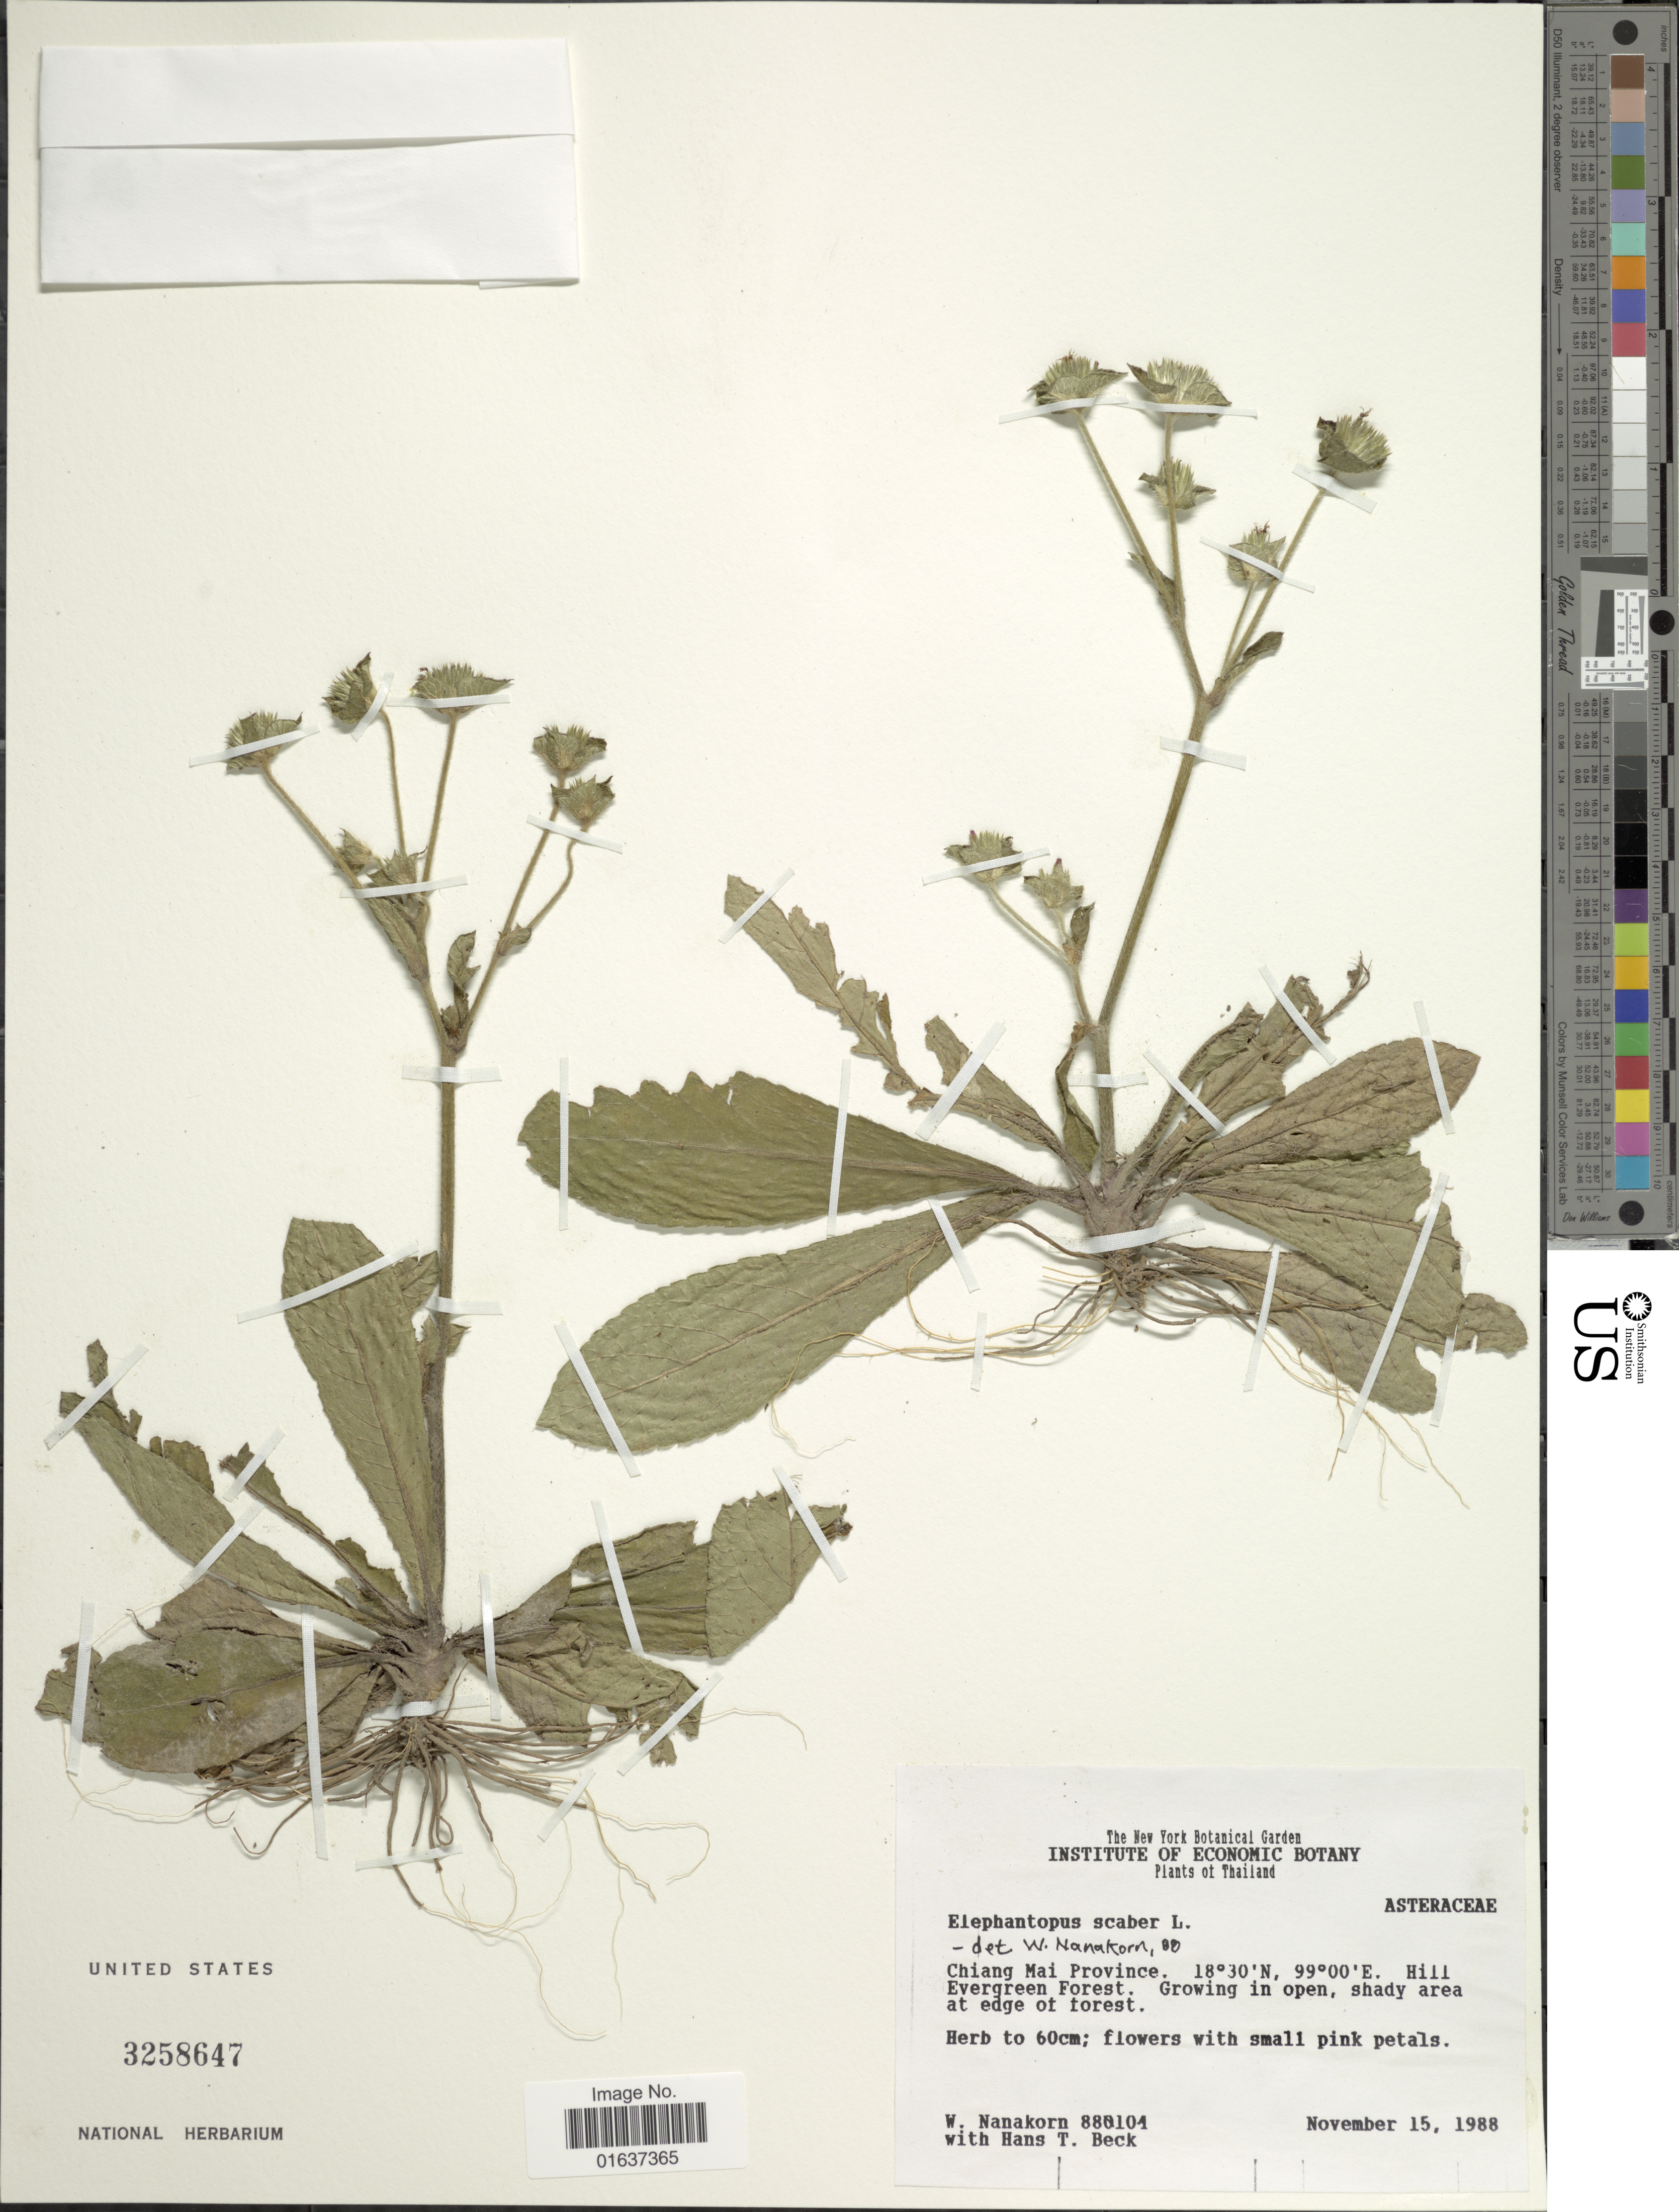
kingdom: Plantae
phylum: Tracheophyta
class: Magnoliopsida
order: Asterales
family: Asteraceae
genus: Elephantopus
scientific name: Elephantopus scaber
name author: L.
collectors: W. Nanakorn & H. T. Beck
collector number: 880104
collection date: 1988-11-15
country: Thailand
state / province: Chiang Mai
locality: Hill Evergreen Forest, growing in open, shady area at edge of forest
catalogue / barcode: US 3258647